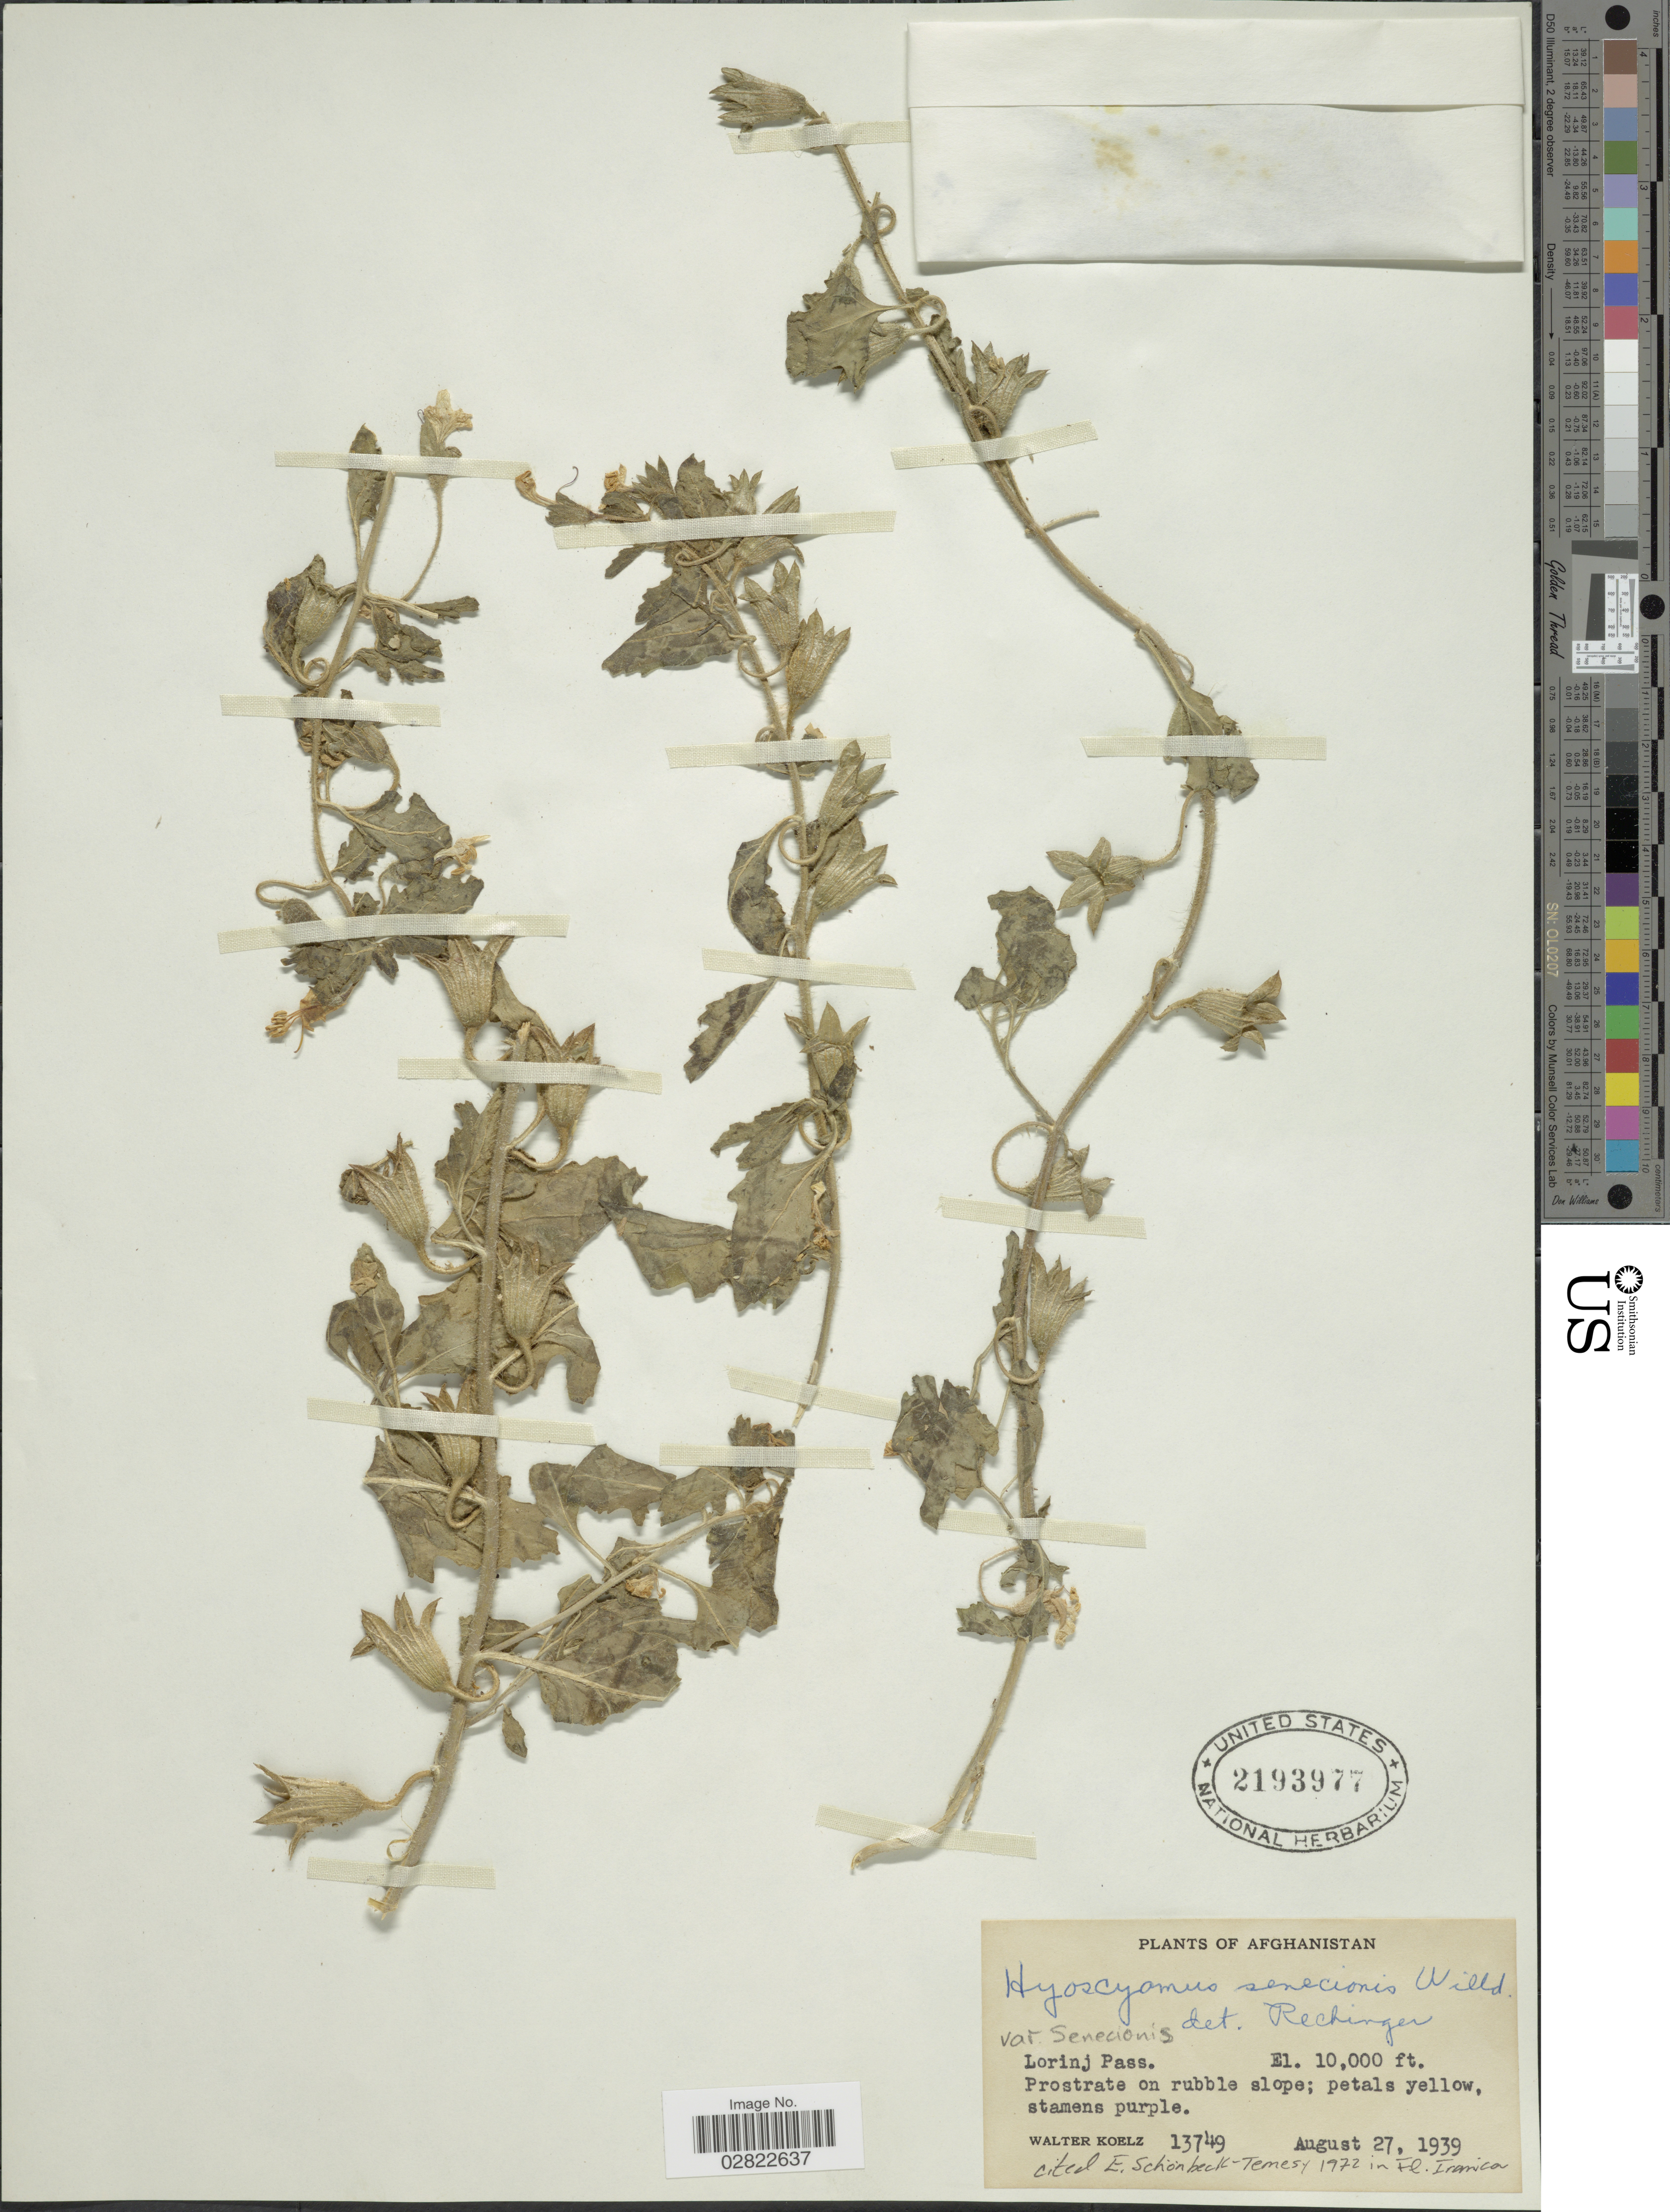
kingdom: Plantae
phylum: Tracheophyta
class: Magnoliopsida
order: Solanales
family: Solanaceae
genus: Hyoscyamus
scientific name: Hyoscyamus senecionis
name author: Willd.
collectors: W. N. Koelz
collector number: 13749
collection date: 1939-08-27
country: Afghanistan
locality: Lorinj Pass.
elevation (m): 3048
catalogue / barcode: US 2193977